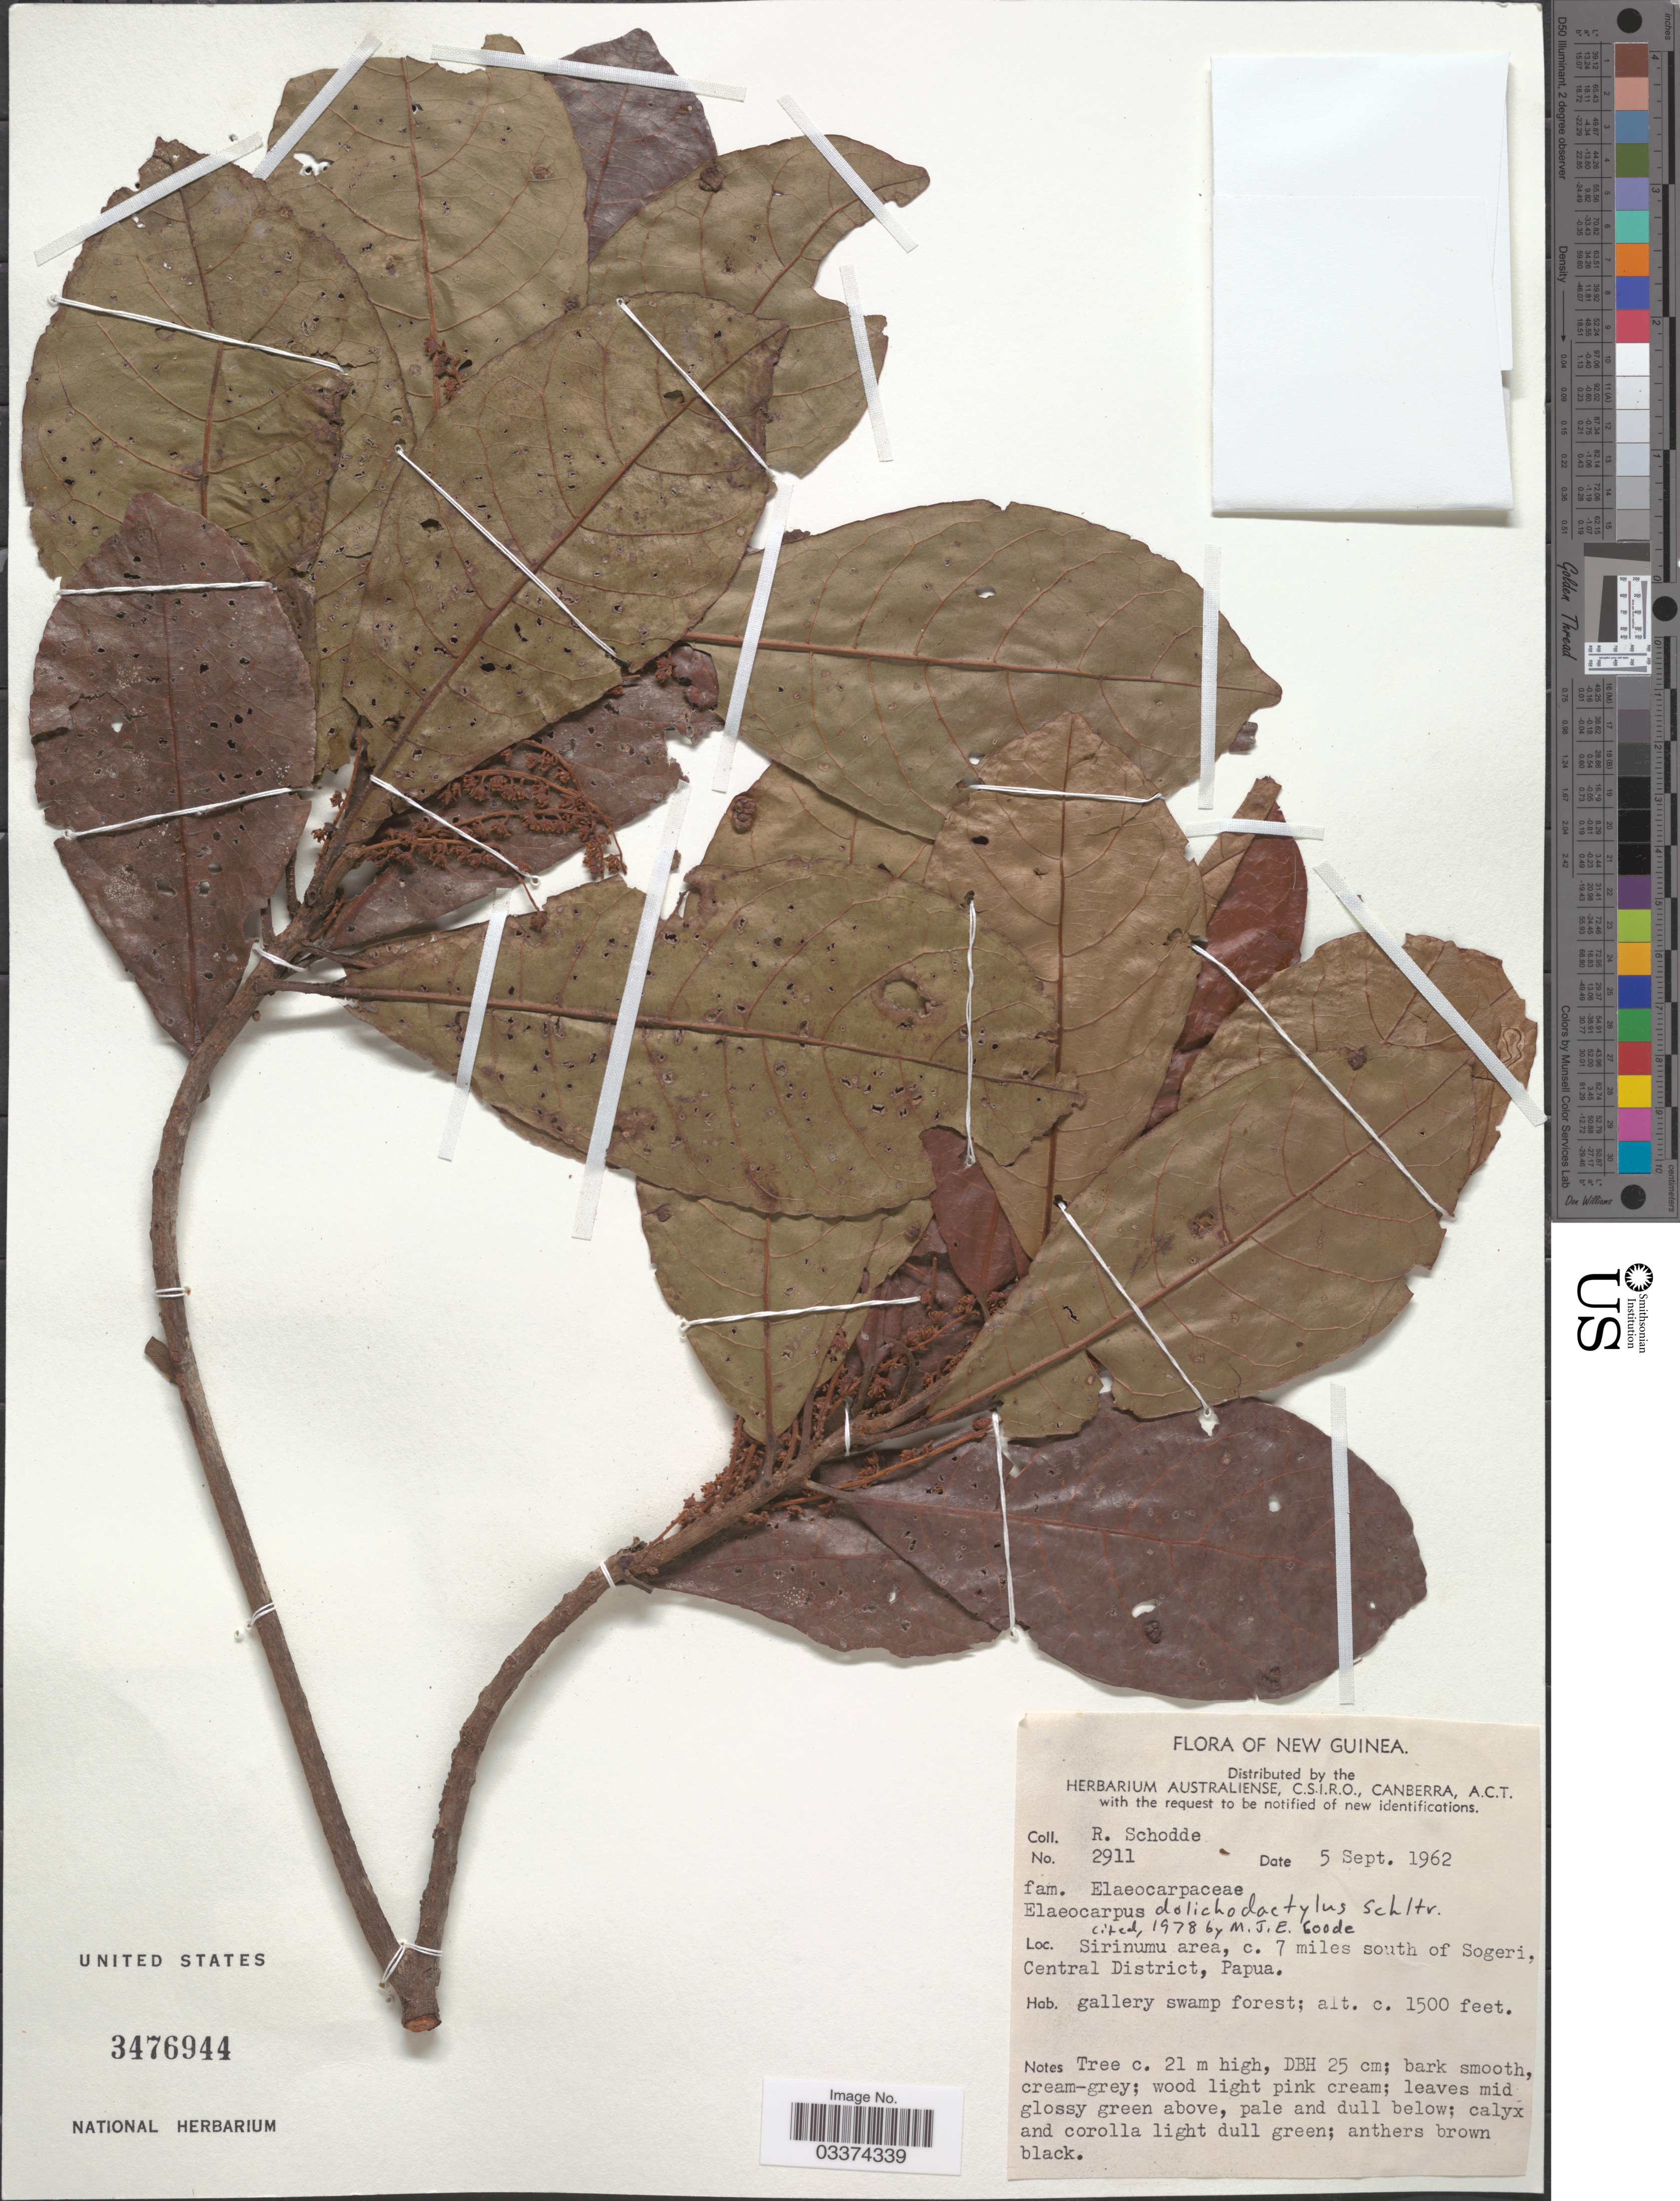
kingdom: Plantae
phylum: Tracheophyta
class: Magnoliopsida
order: Oxalidales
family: Elaeocarpaceae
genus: Elaeocarpus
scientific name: Elaeocarpus dolichodactylus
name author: Schltr.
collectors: R. Schodde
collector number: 2911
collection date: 1962-09-05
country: Papua New Guinea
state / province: Central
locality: New Guinea, Sirinumu area, c. 7 miles south of Sogeri, Central District, Papua.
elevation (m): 457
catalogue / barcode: US 3476944